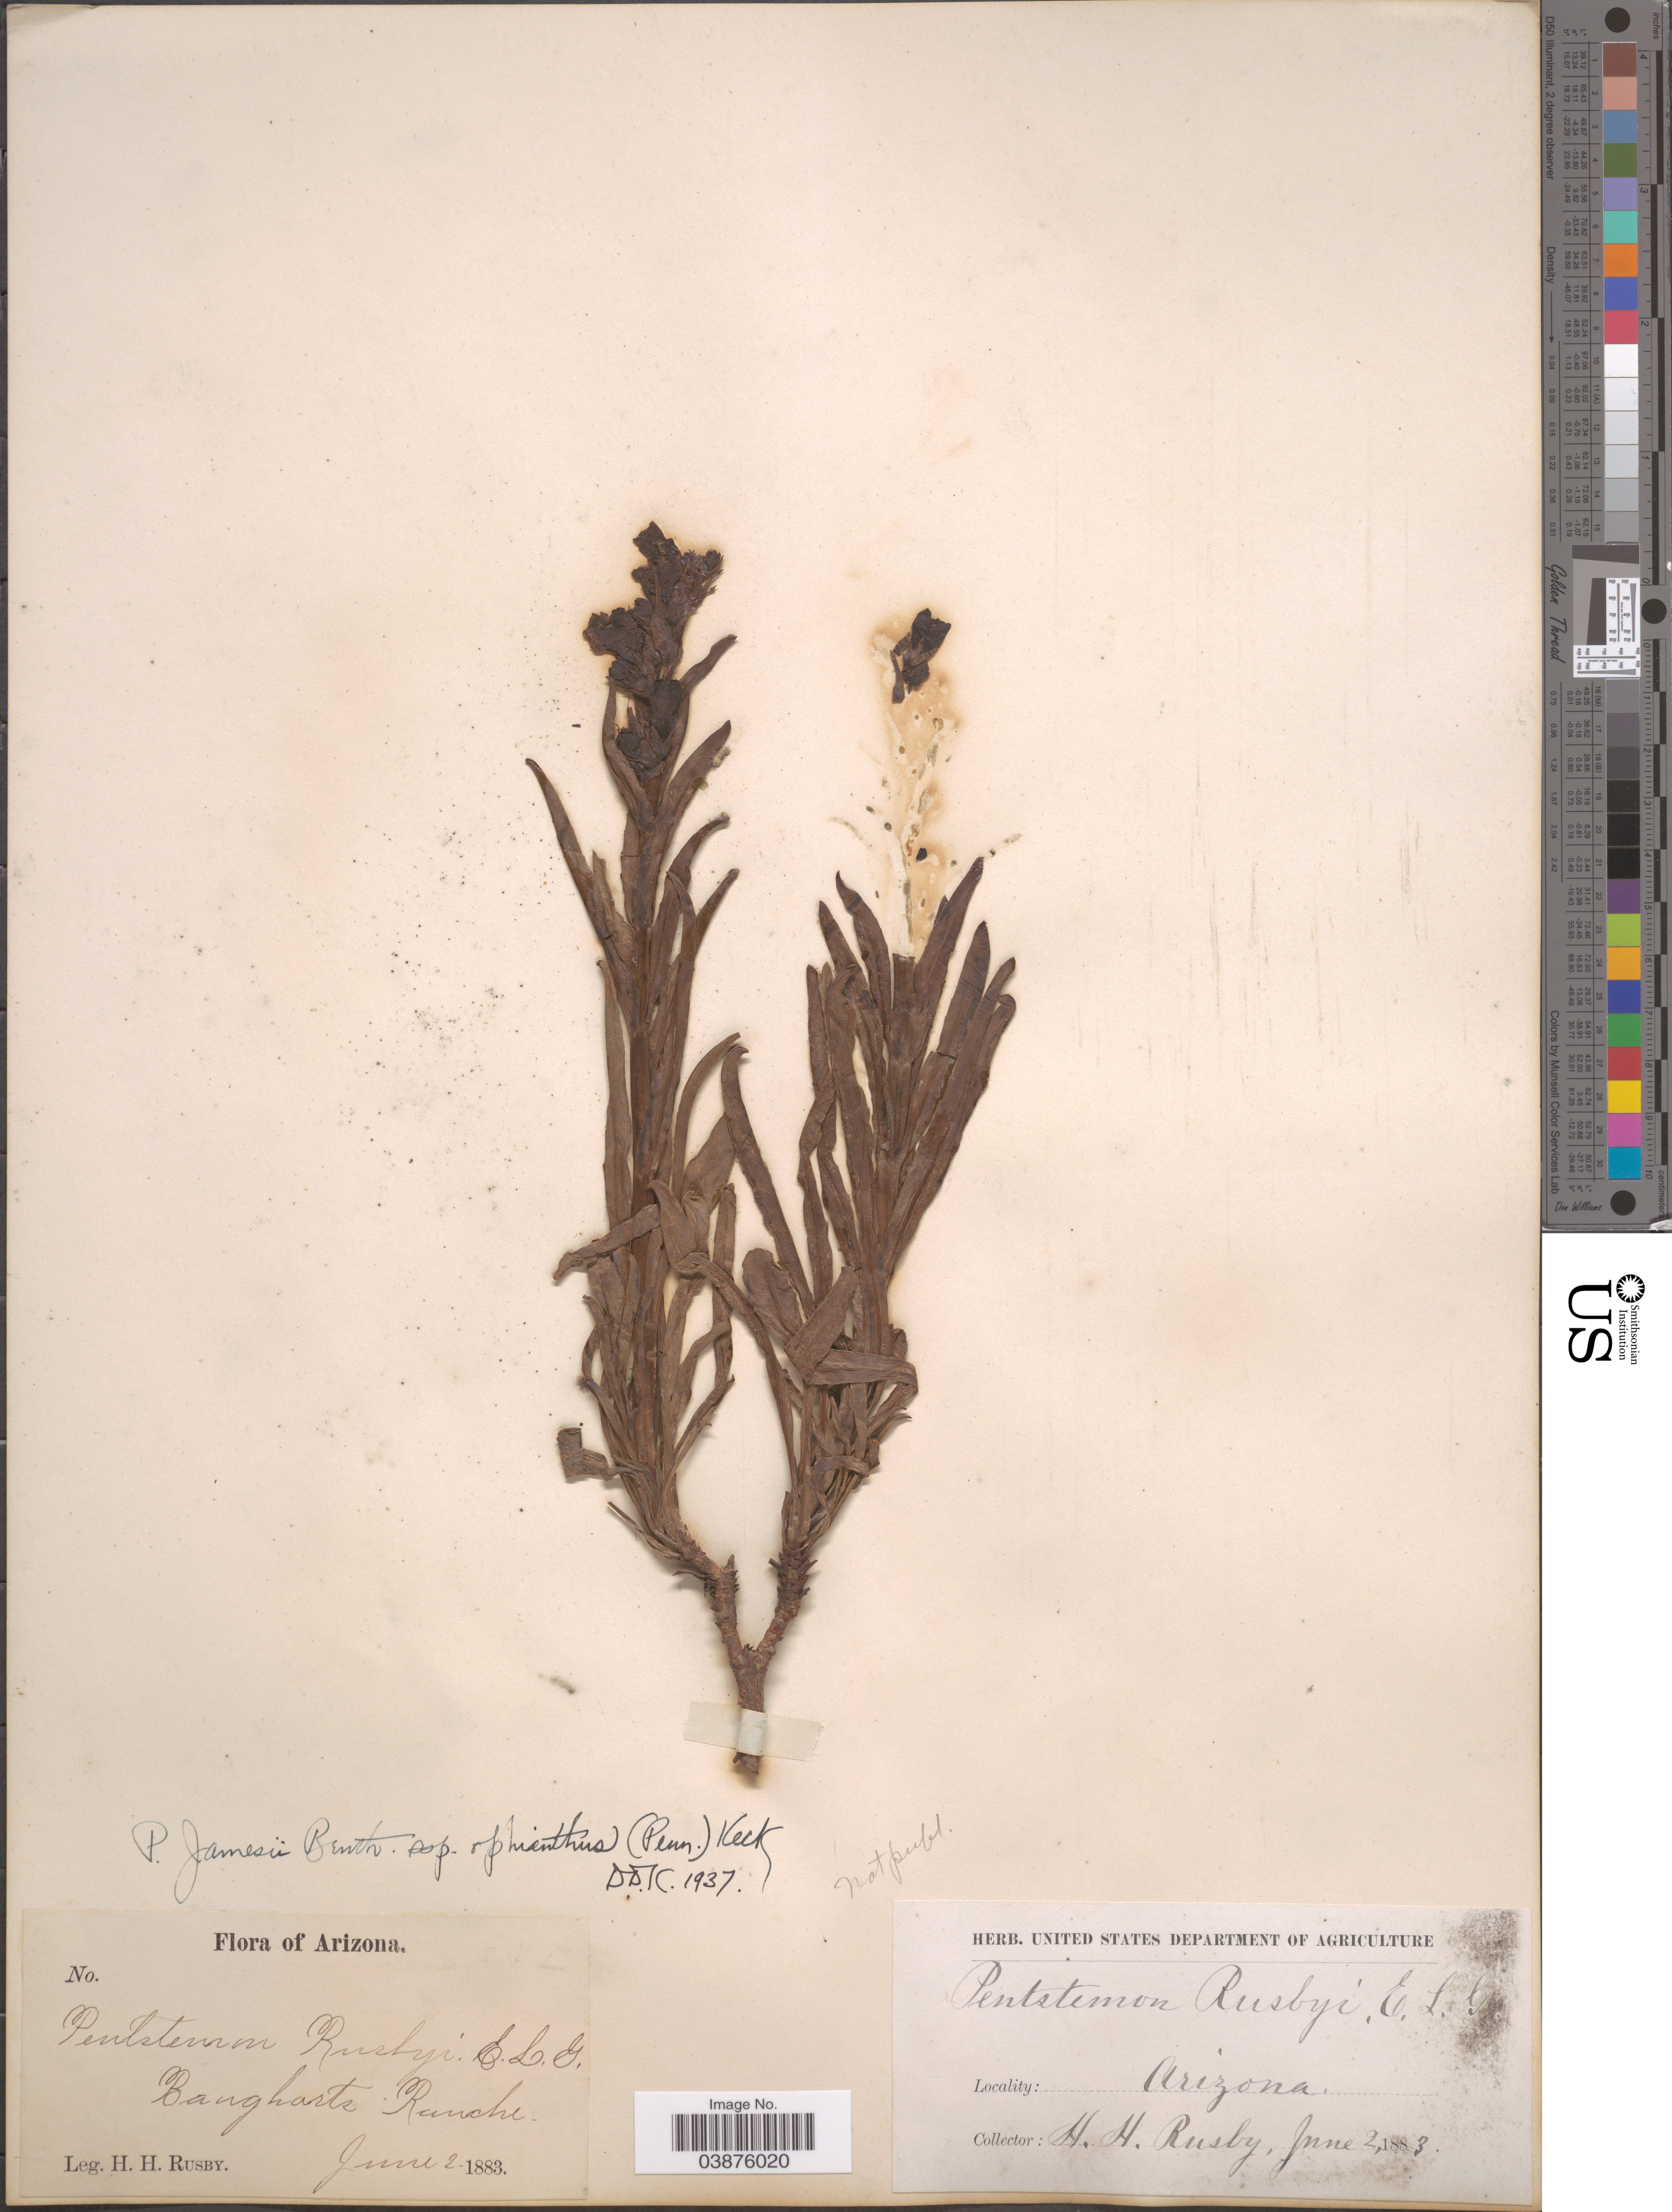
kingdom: Plantae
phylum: Tracheophyta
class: Magnoliopsida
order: Lamiales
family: Plantaginaceae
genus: Penstemon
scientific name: Penstemon jamesii subsp. ophianthus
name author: (Pennell) D.D. Keck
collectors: H. H. Rusby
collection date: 1883-06-02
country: United States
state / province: Arizona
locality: Banghart Ranch